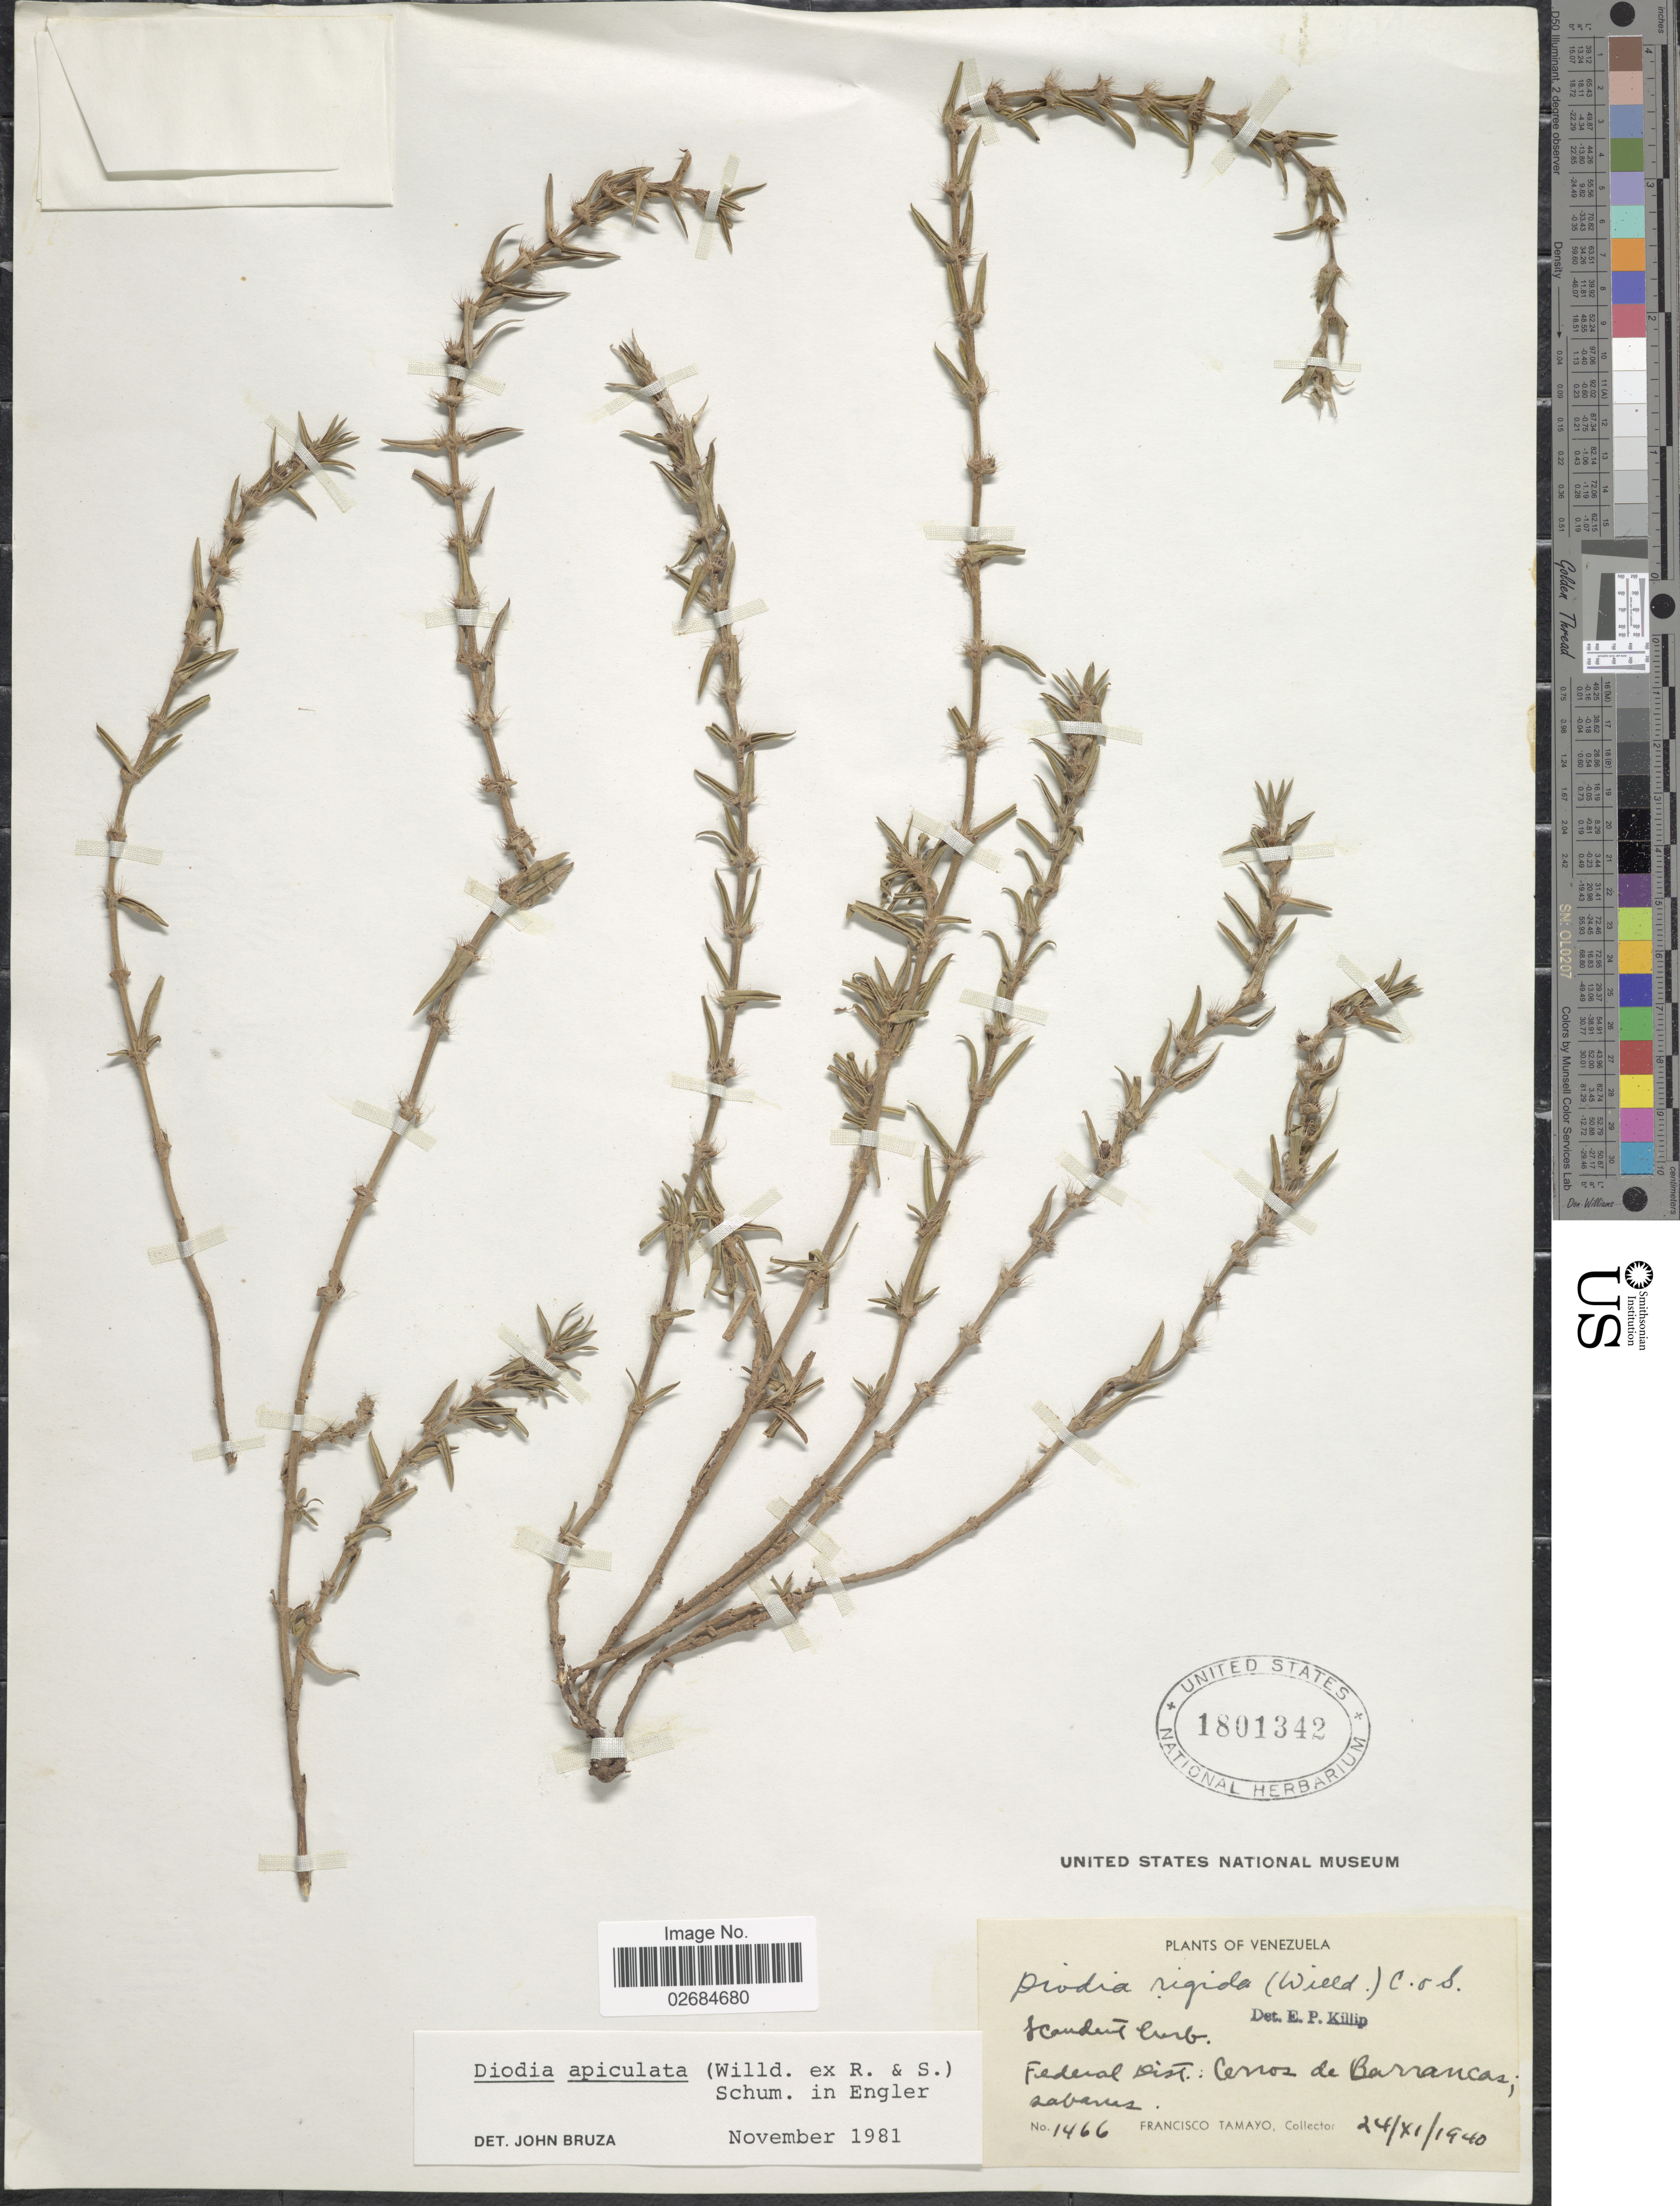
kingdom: Plantae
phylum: Tracheophyta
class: Magnoliopsida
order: Gentianales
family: Rubiaceae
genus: Diodia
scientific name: Diodia apiculata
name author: (Willd. ex Roem. & Schult.) K. Schum.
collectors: F. Tamayo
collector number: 1466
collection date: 1940-11-24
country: Venezuela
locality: Federal Dist.: Cerros de Barancas, sabanas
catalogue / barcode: US 1801342